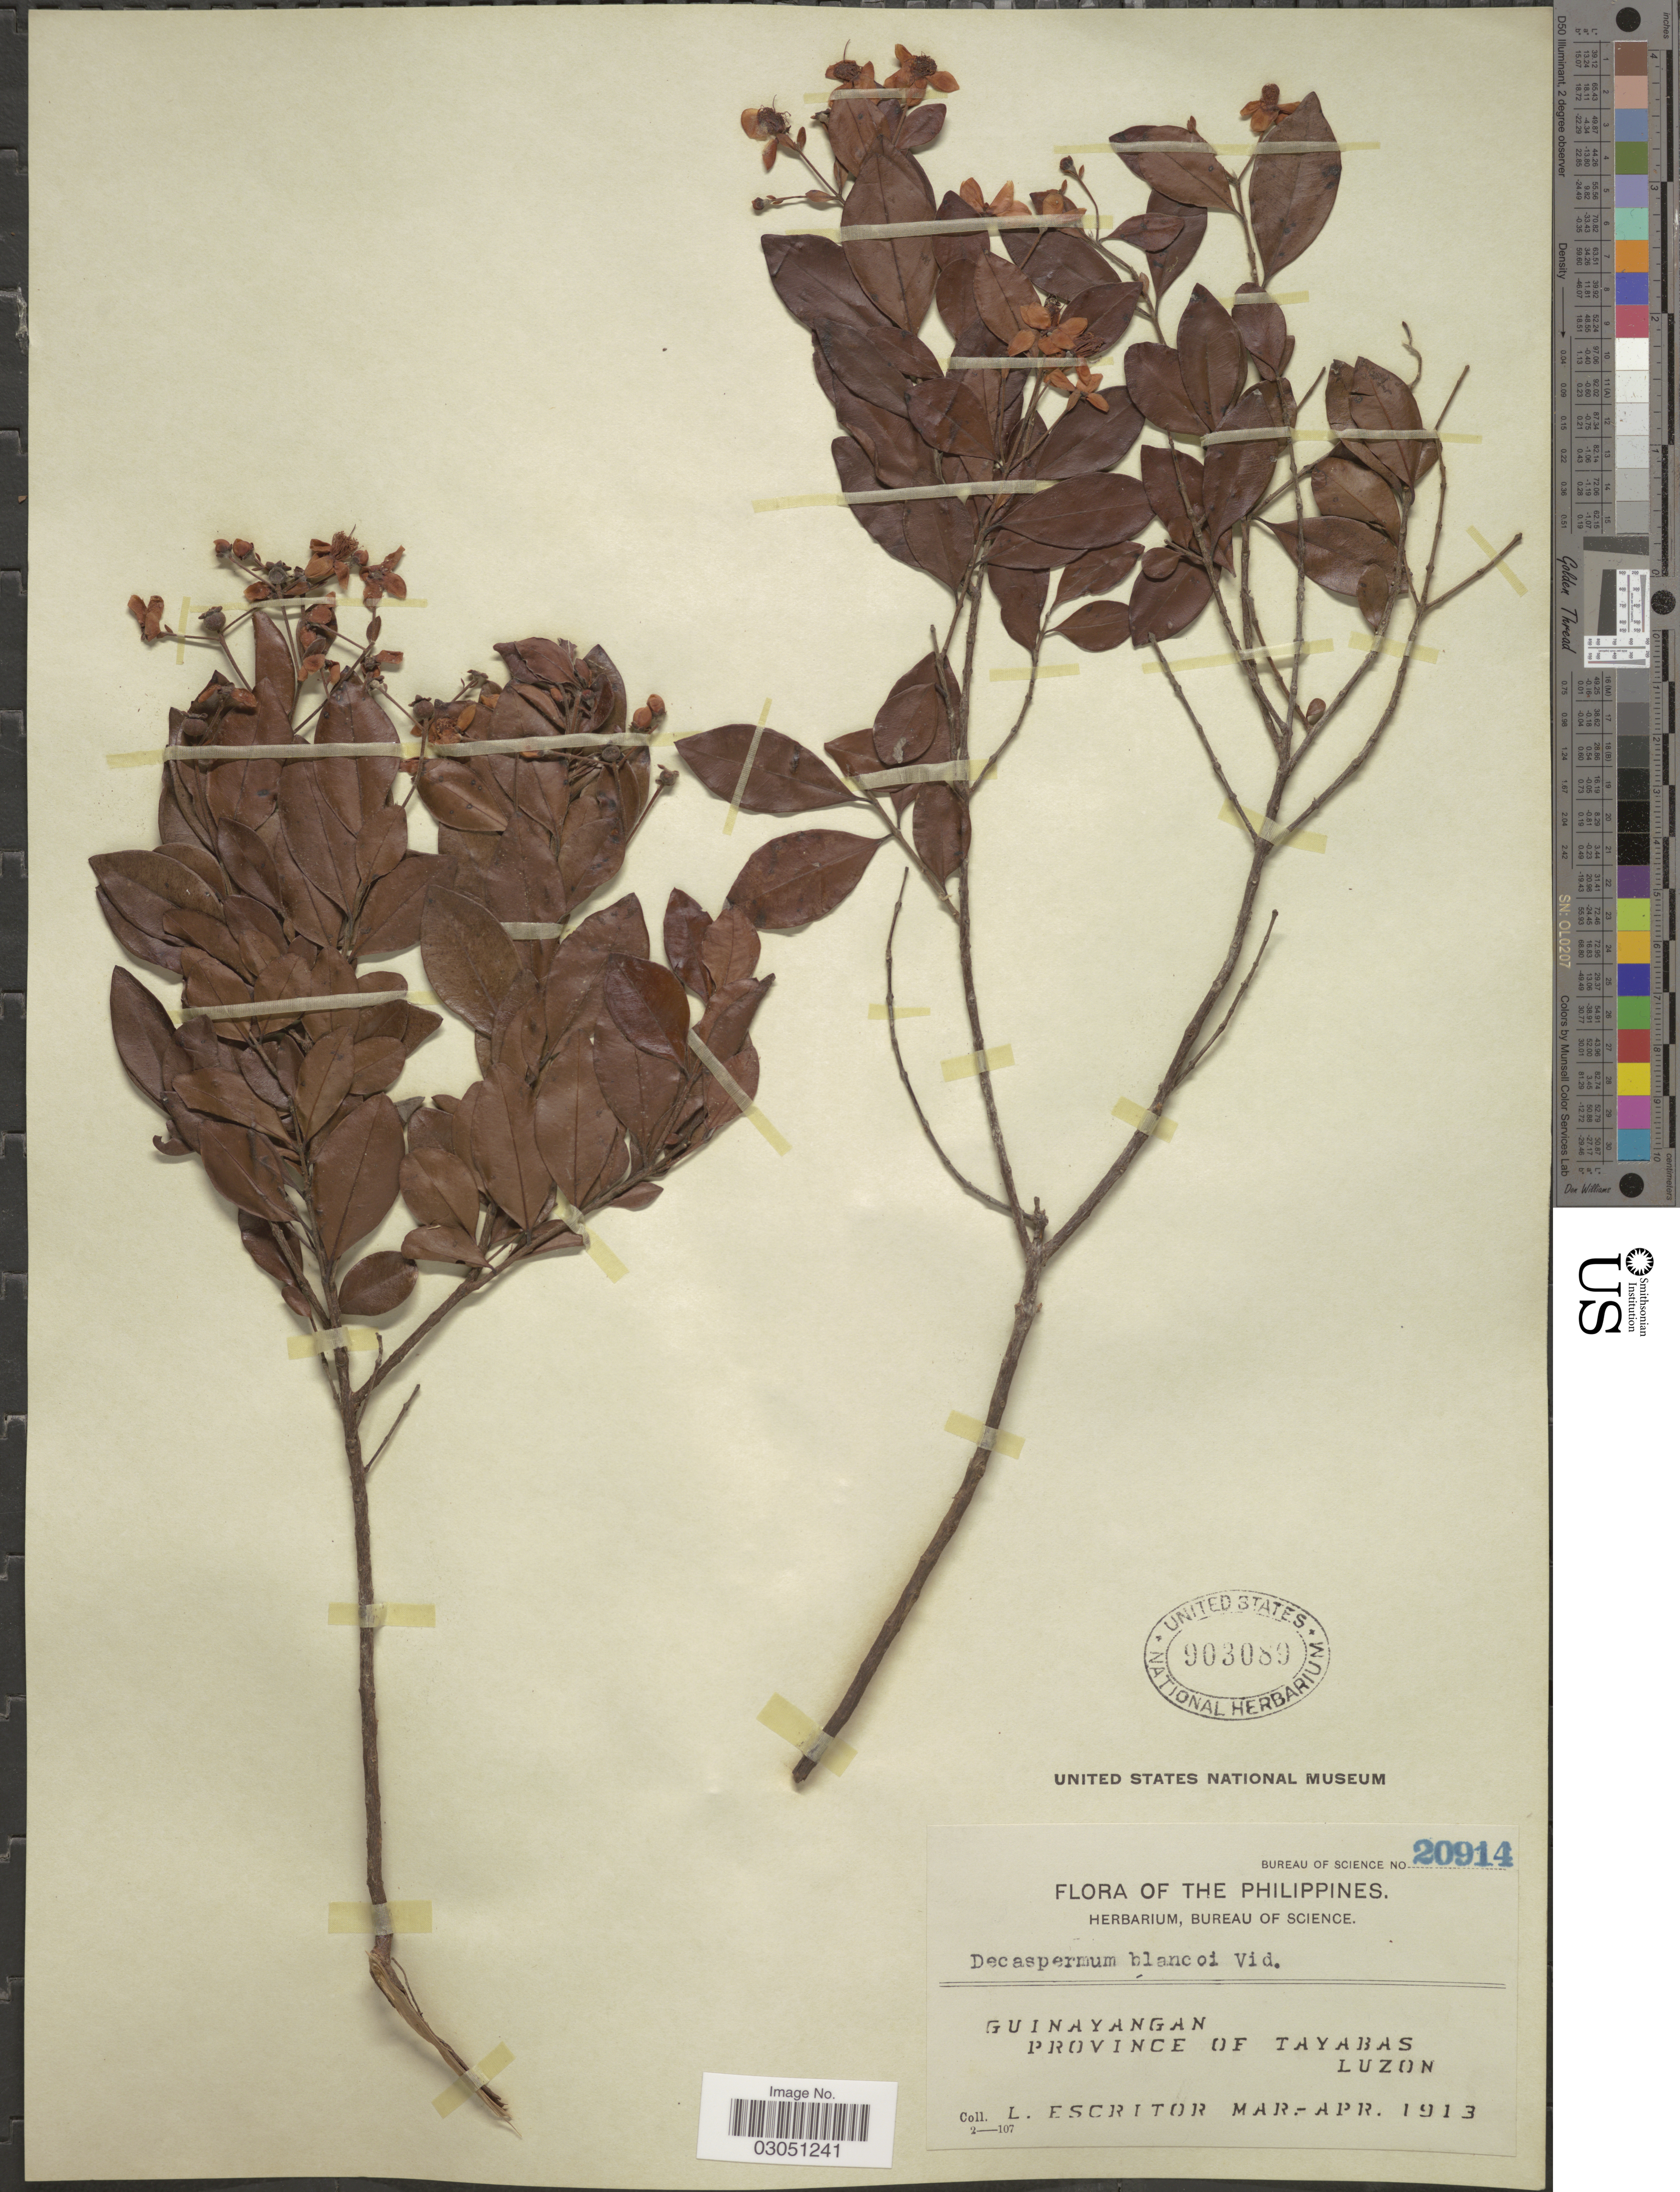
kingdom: Plantae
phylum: Tracheophyta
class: Magnoliopsida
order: Myrtales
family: Myrtaceae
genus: Decaspermum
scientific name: Decaspermum blancoi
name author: Vidal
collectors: L. Escritor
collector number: Bureau of science 20914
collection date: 1913-03/1913-04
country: Philippines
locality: Guinayangan, Province of Tayabas, Luzon.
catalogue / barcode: US 903089